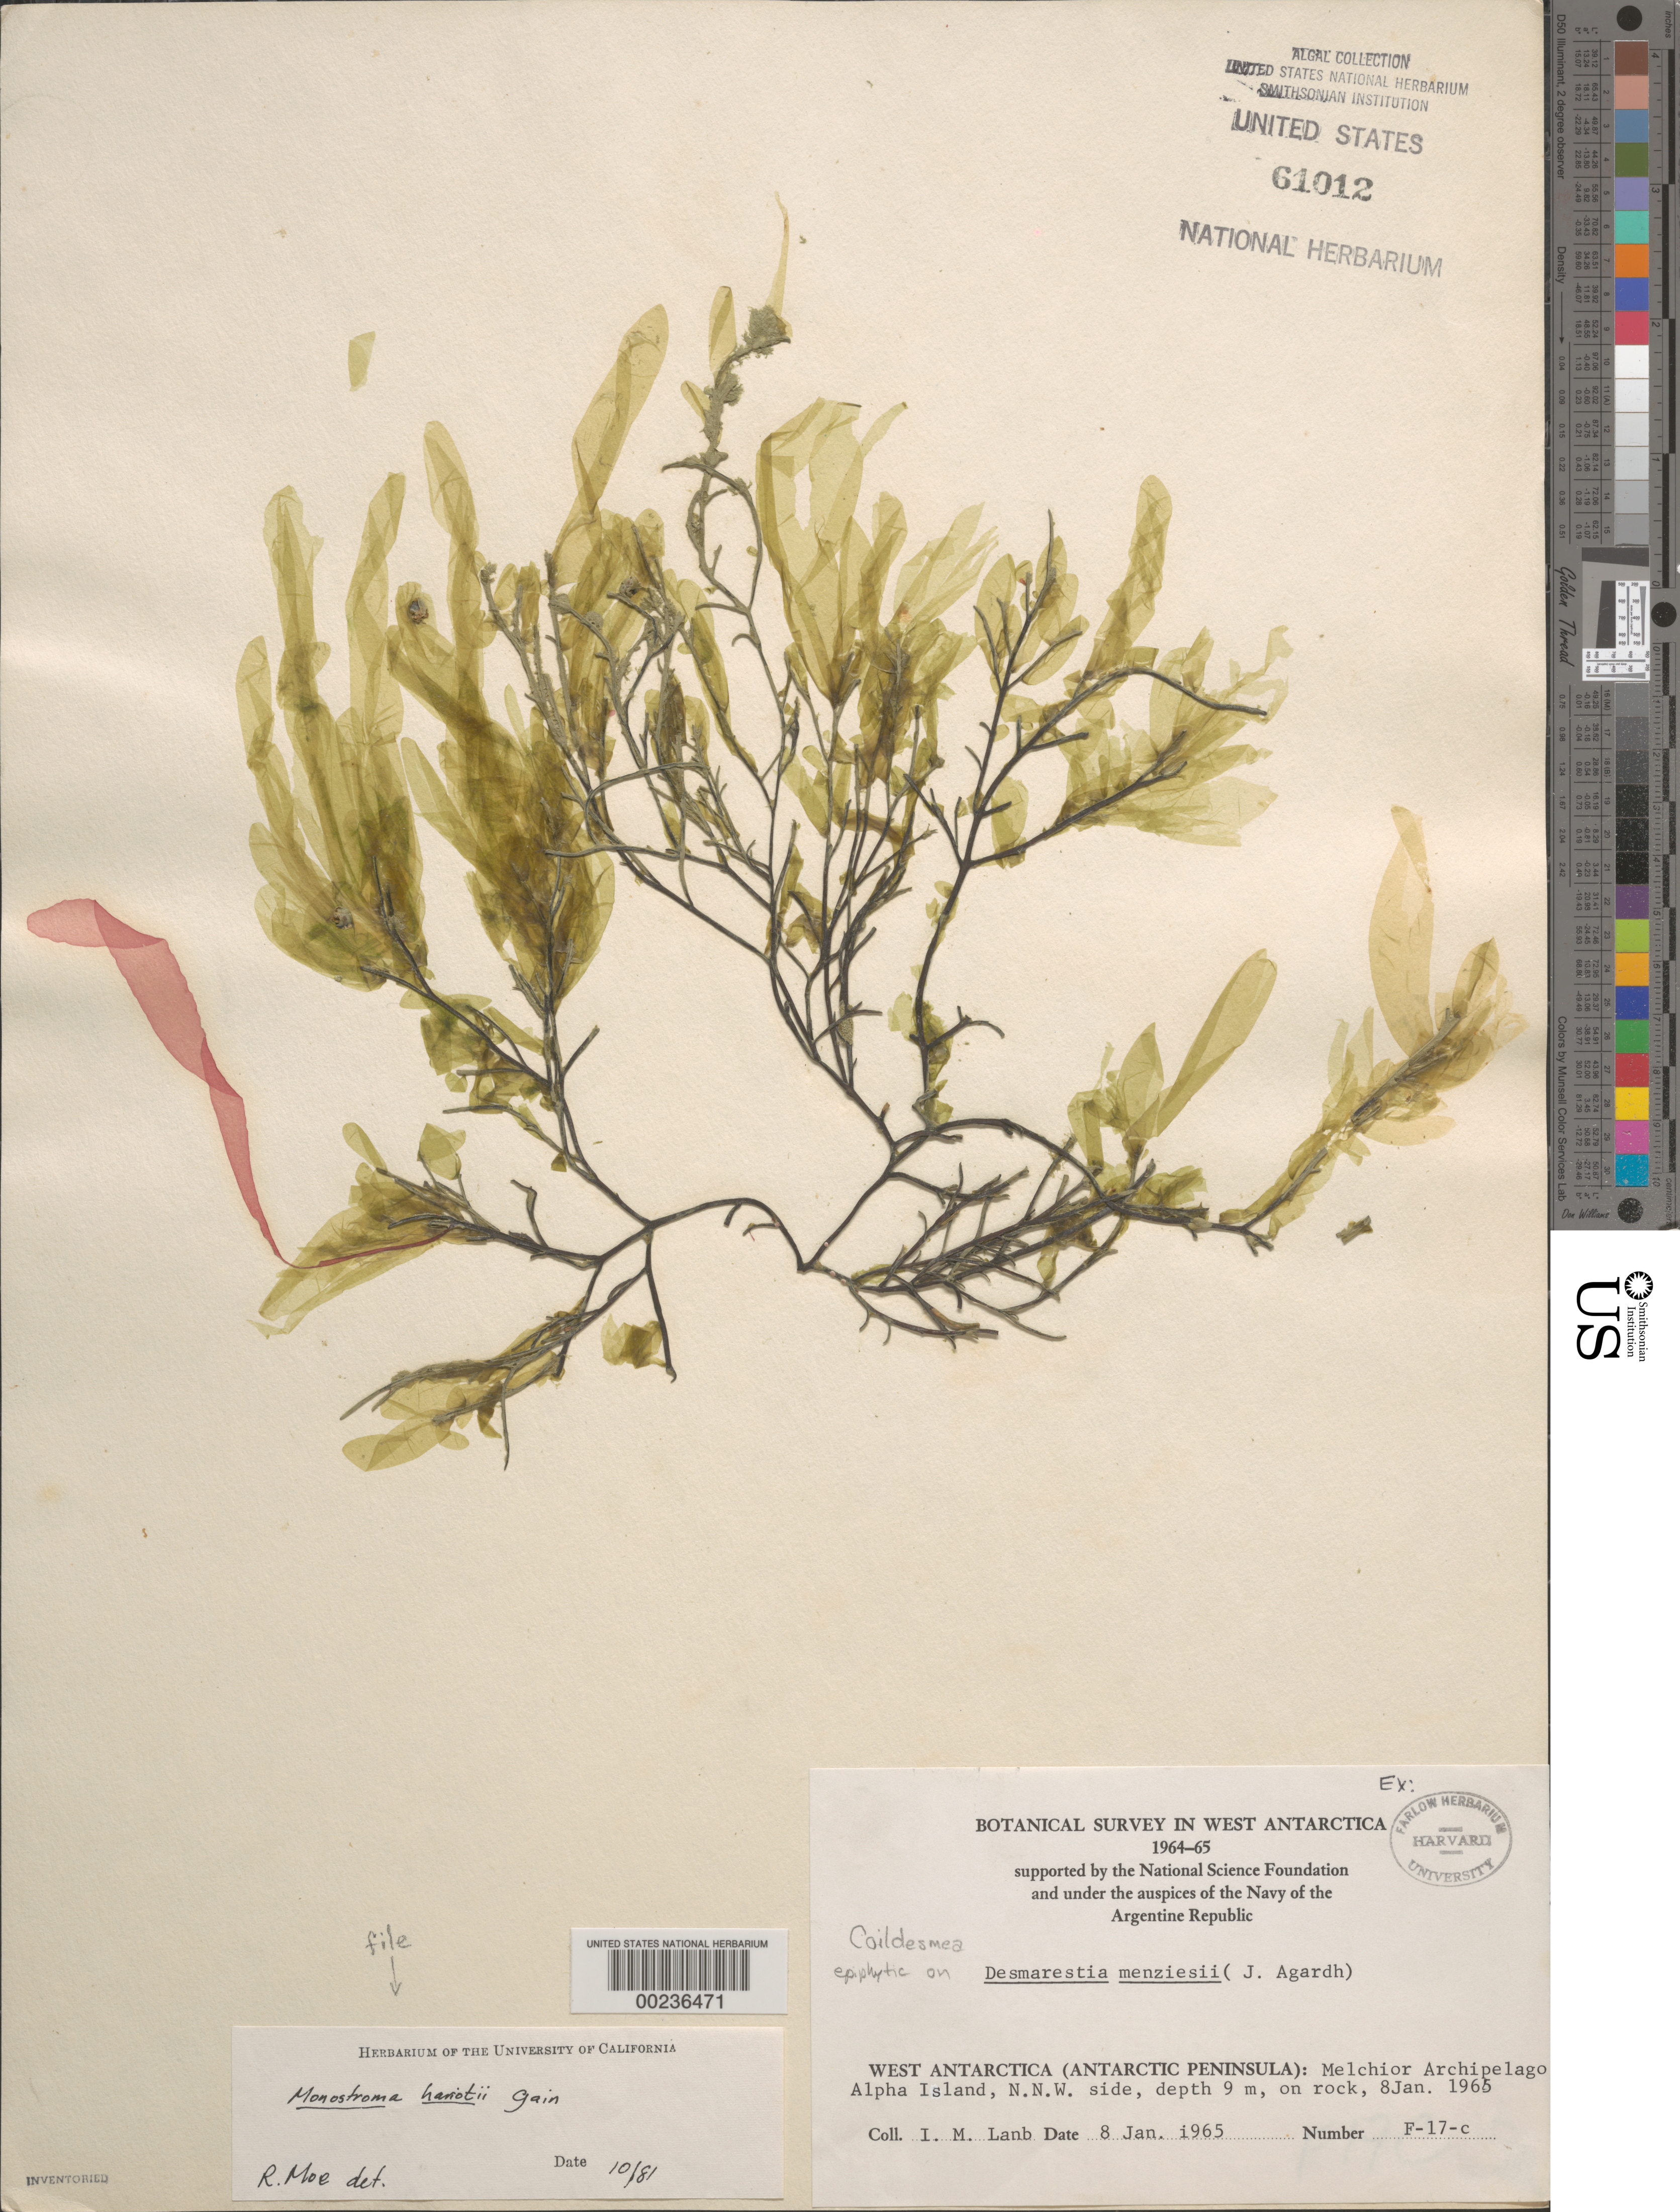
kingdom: Plantae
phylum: Chlorophyta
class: Ulvophyceae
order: Ulvales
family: Monostromataceae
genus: Monostroma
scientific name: Monostroma hariotii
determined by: Moe, R. L.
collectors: I. M. Lamb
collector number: F-17-c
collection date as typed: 08 Jan 1965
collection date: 1965-01-08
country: Antarctica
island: Alpha Island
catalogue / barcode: US 61012